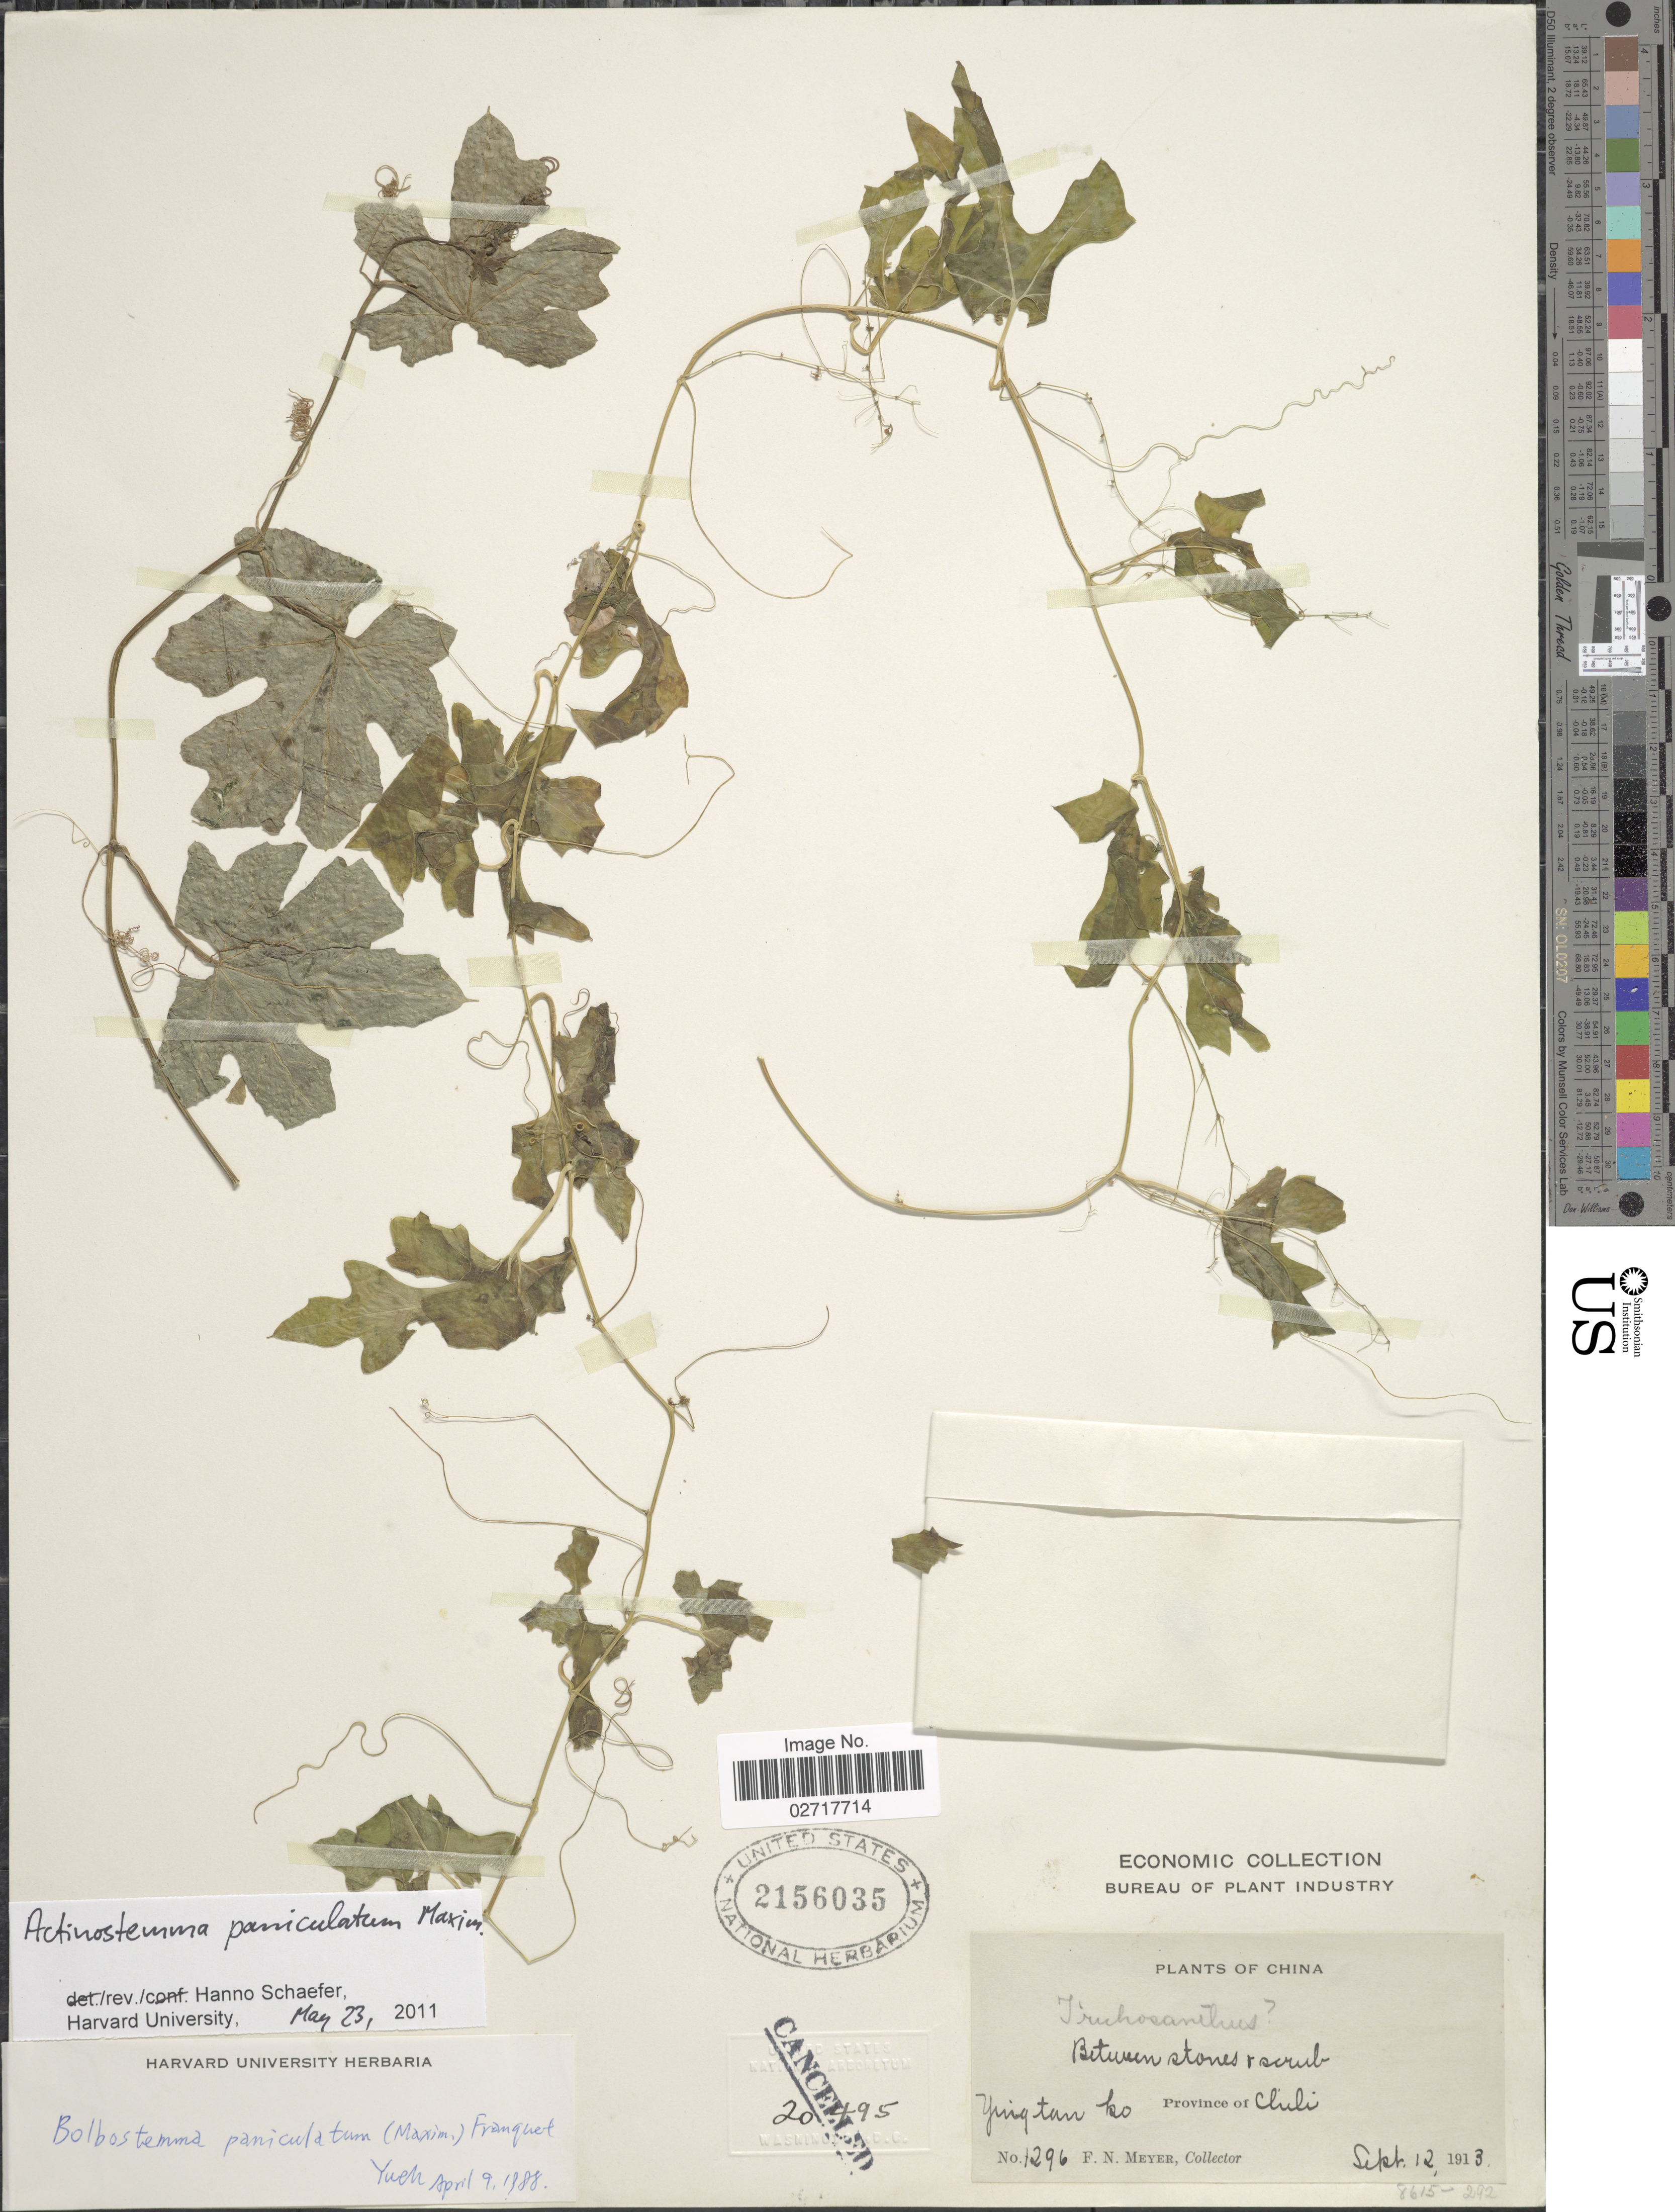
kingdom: Plantae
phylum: Tracheophyta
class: Magnoliopsida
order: Cucurbitales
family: Cucurbitaceae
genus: Actinostemma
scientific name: Actinostemma paniculatum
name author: Maxim. ex Cogn.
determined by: Schaefer, Hanno, Harvard University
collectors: F. N. Meyer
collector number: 1296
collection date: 1913-09-12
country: China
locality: Yingtan Ko. Province of Chili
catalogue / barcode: US 2156035